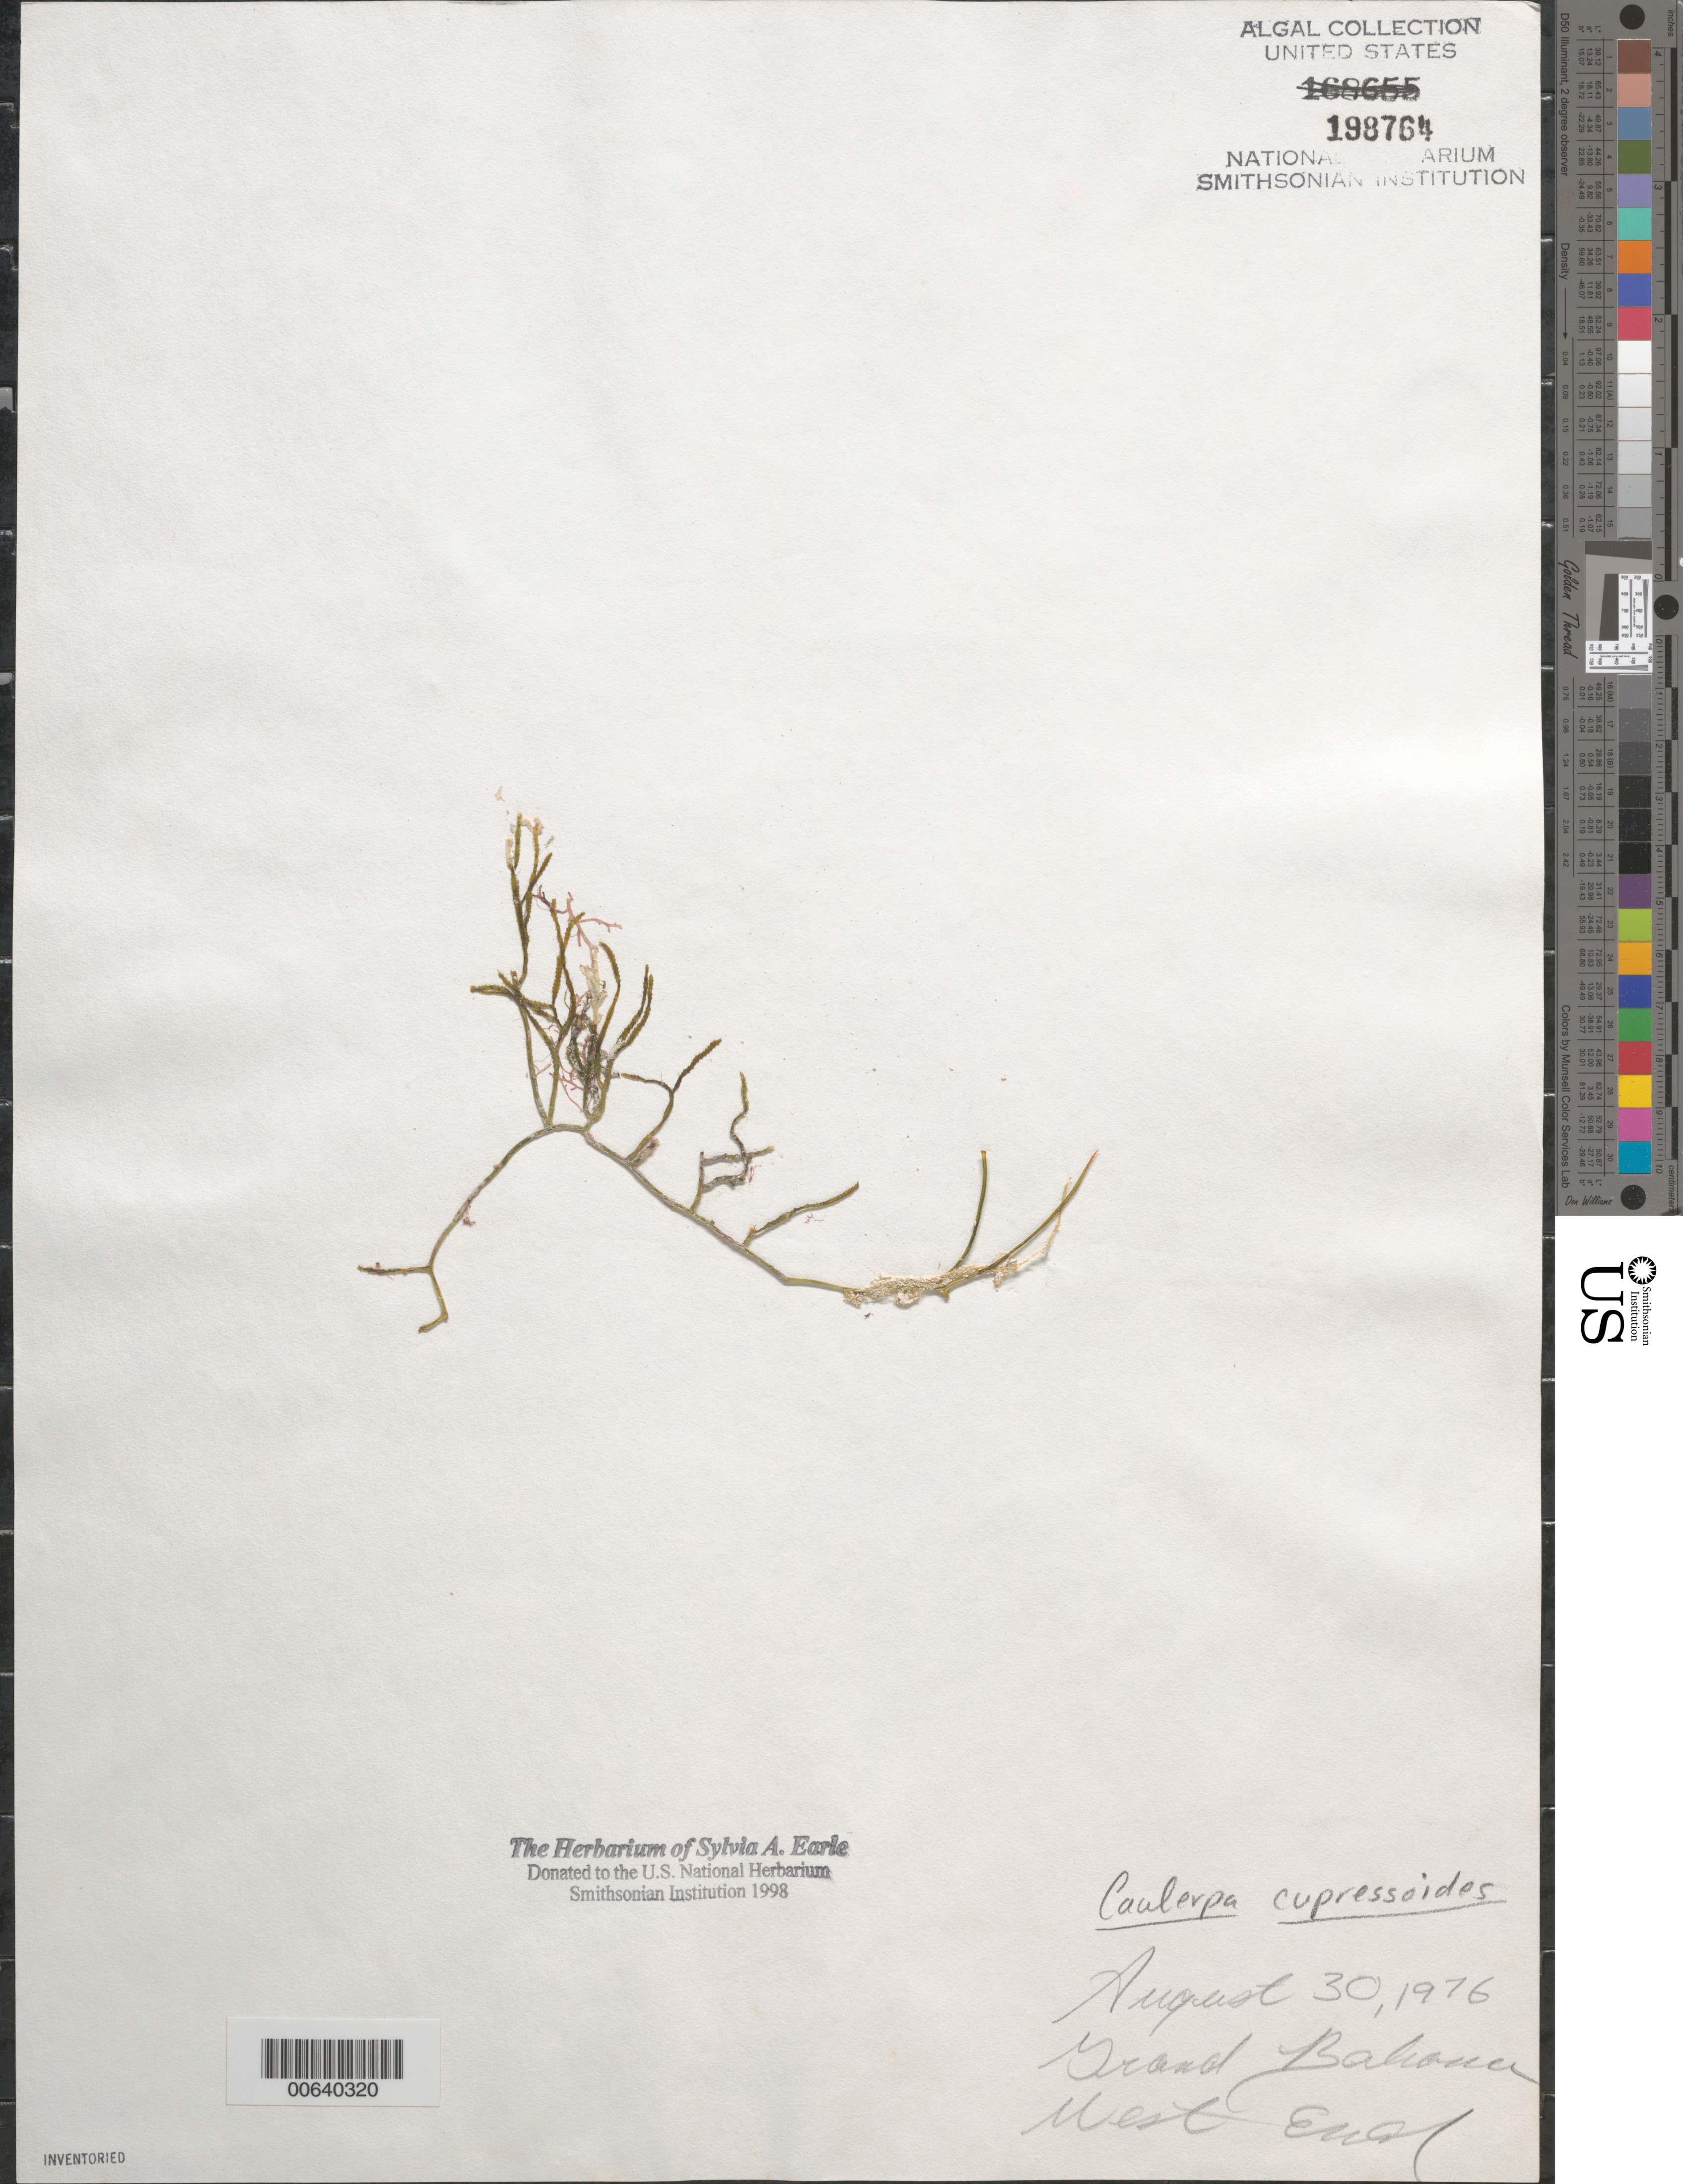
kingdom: Plantae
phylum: Chlorophyta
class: Ulvophyceae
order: Bryopsidales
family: Caulerpaceae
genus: Caulerpa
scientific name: Caulerpa cupressoides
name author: (Vahl) C. Agardh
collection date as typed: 30 Aug 1976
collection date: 1976-08-30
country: Bahamas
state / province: Grand Bahama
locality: West end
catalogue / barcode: US 198764